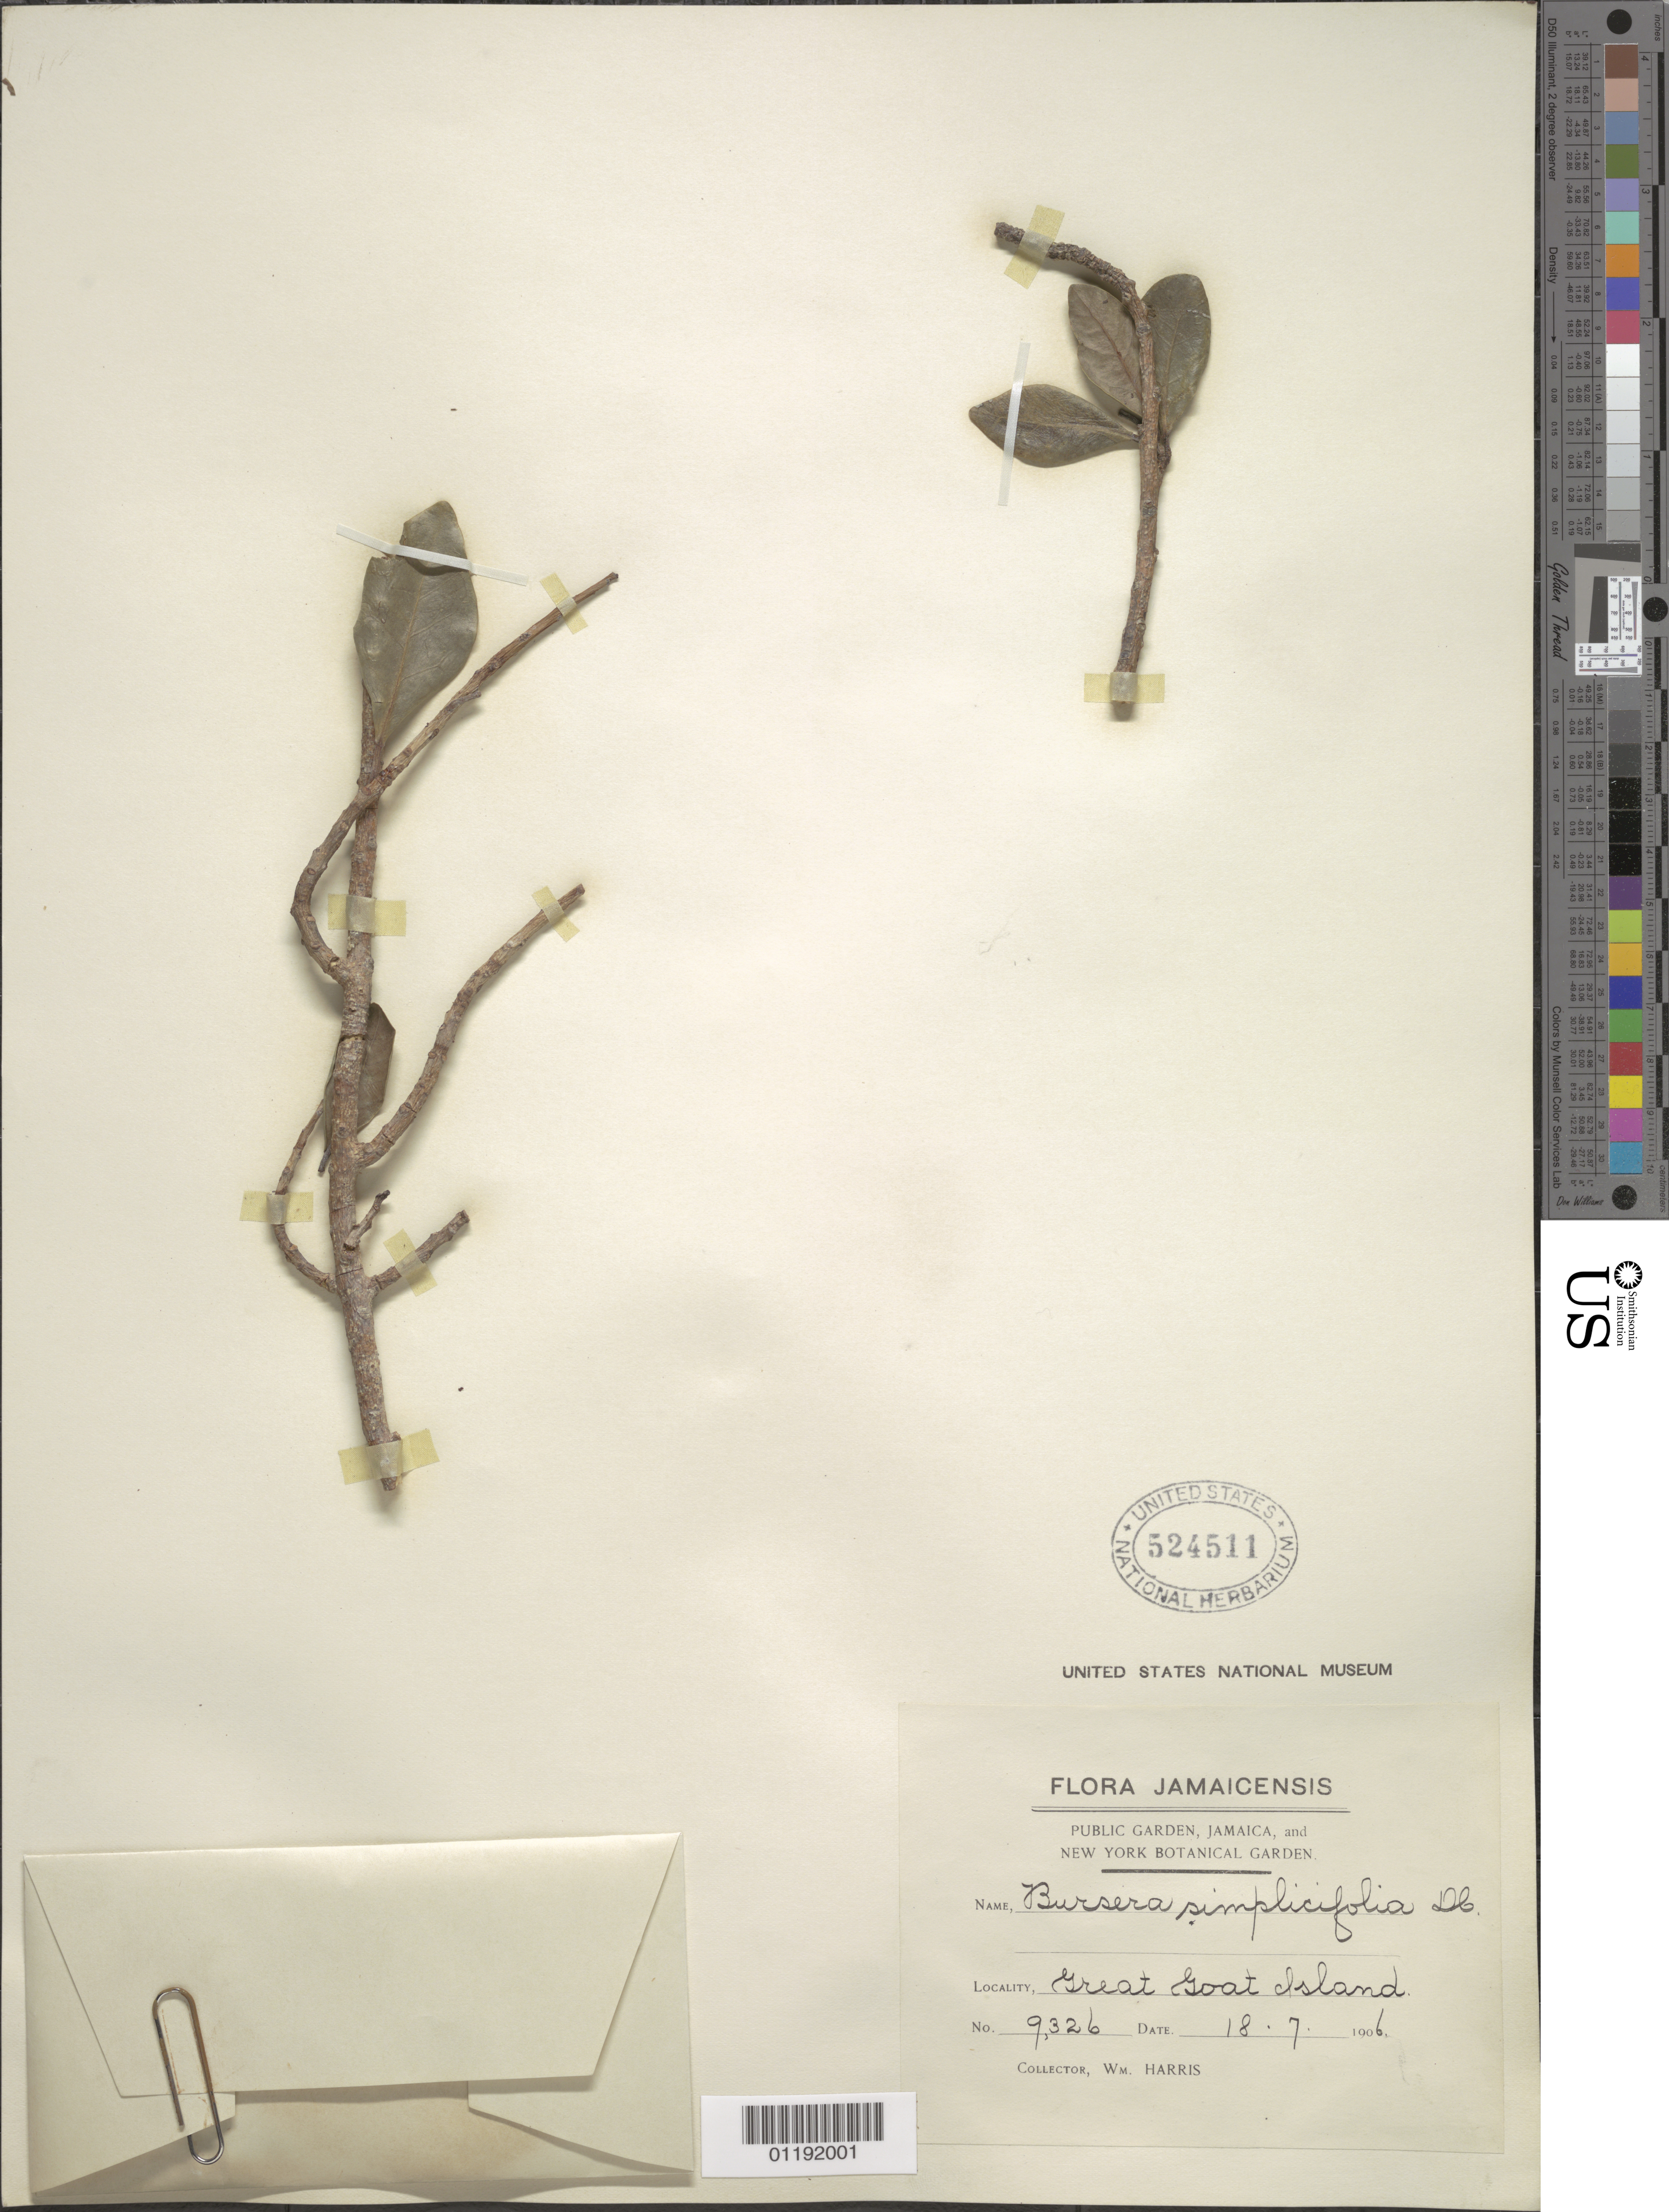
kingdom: Plantae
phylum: Tracheophyta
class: Magnoliopsida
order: Sapindales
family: Burseraceae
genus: Bursera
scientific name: Bursera lunanii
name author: (Spreng.) C.D. Adams & Dandy ex Proctor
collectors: W. Harris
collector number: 9326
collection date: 1906-07-18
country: Jamaica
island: Great Goat Island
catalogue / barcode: US 524511